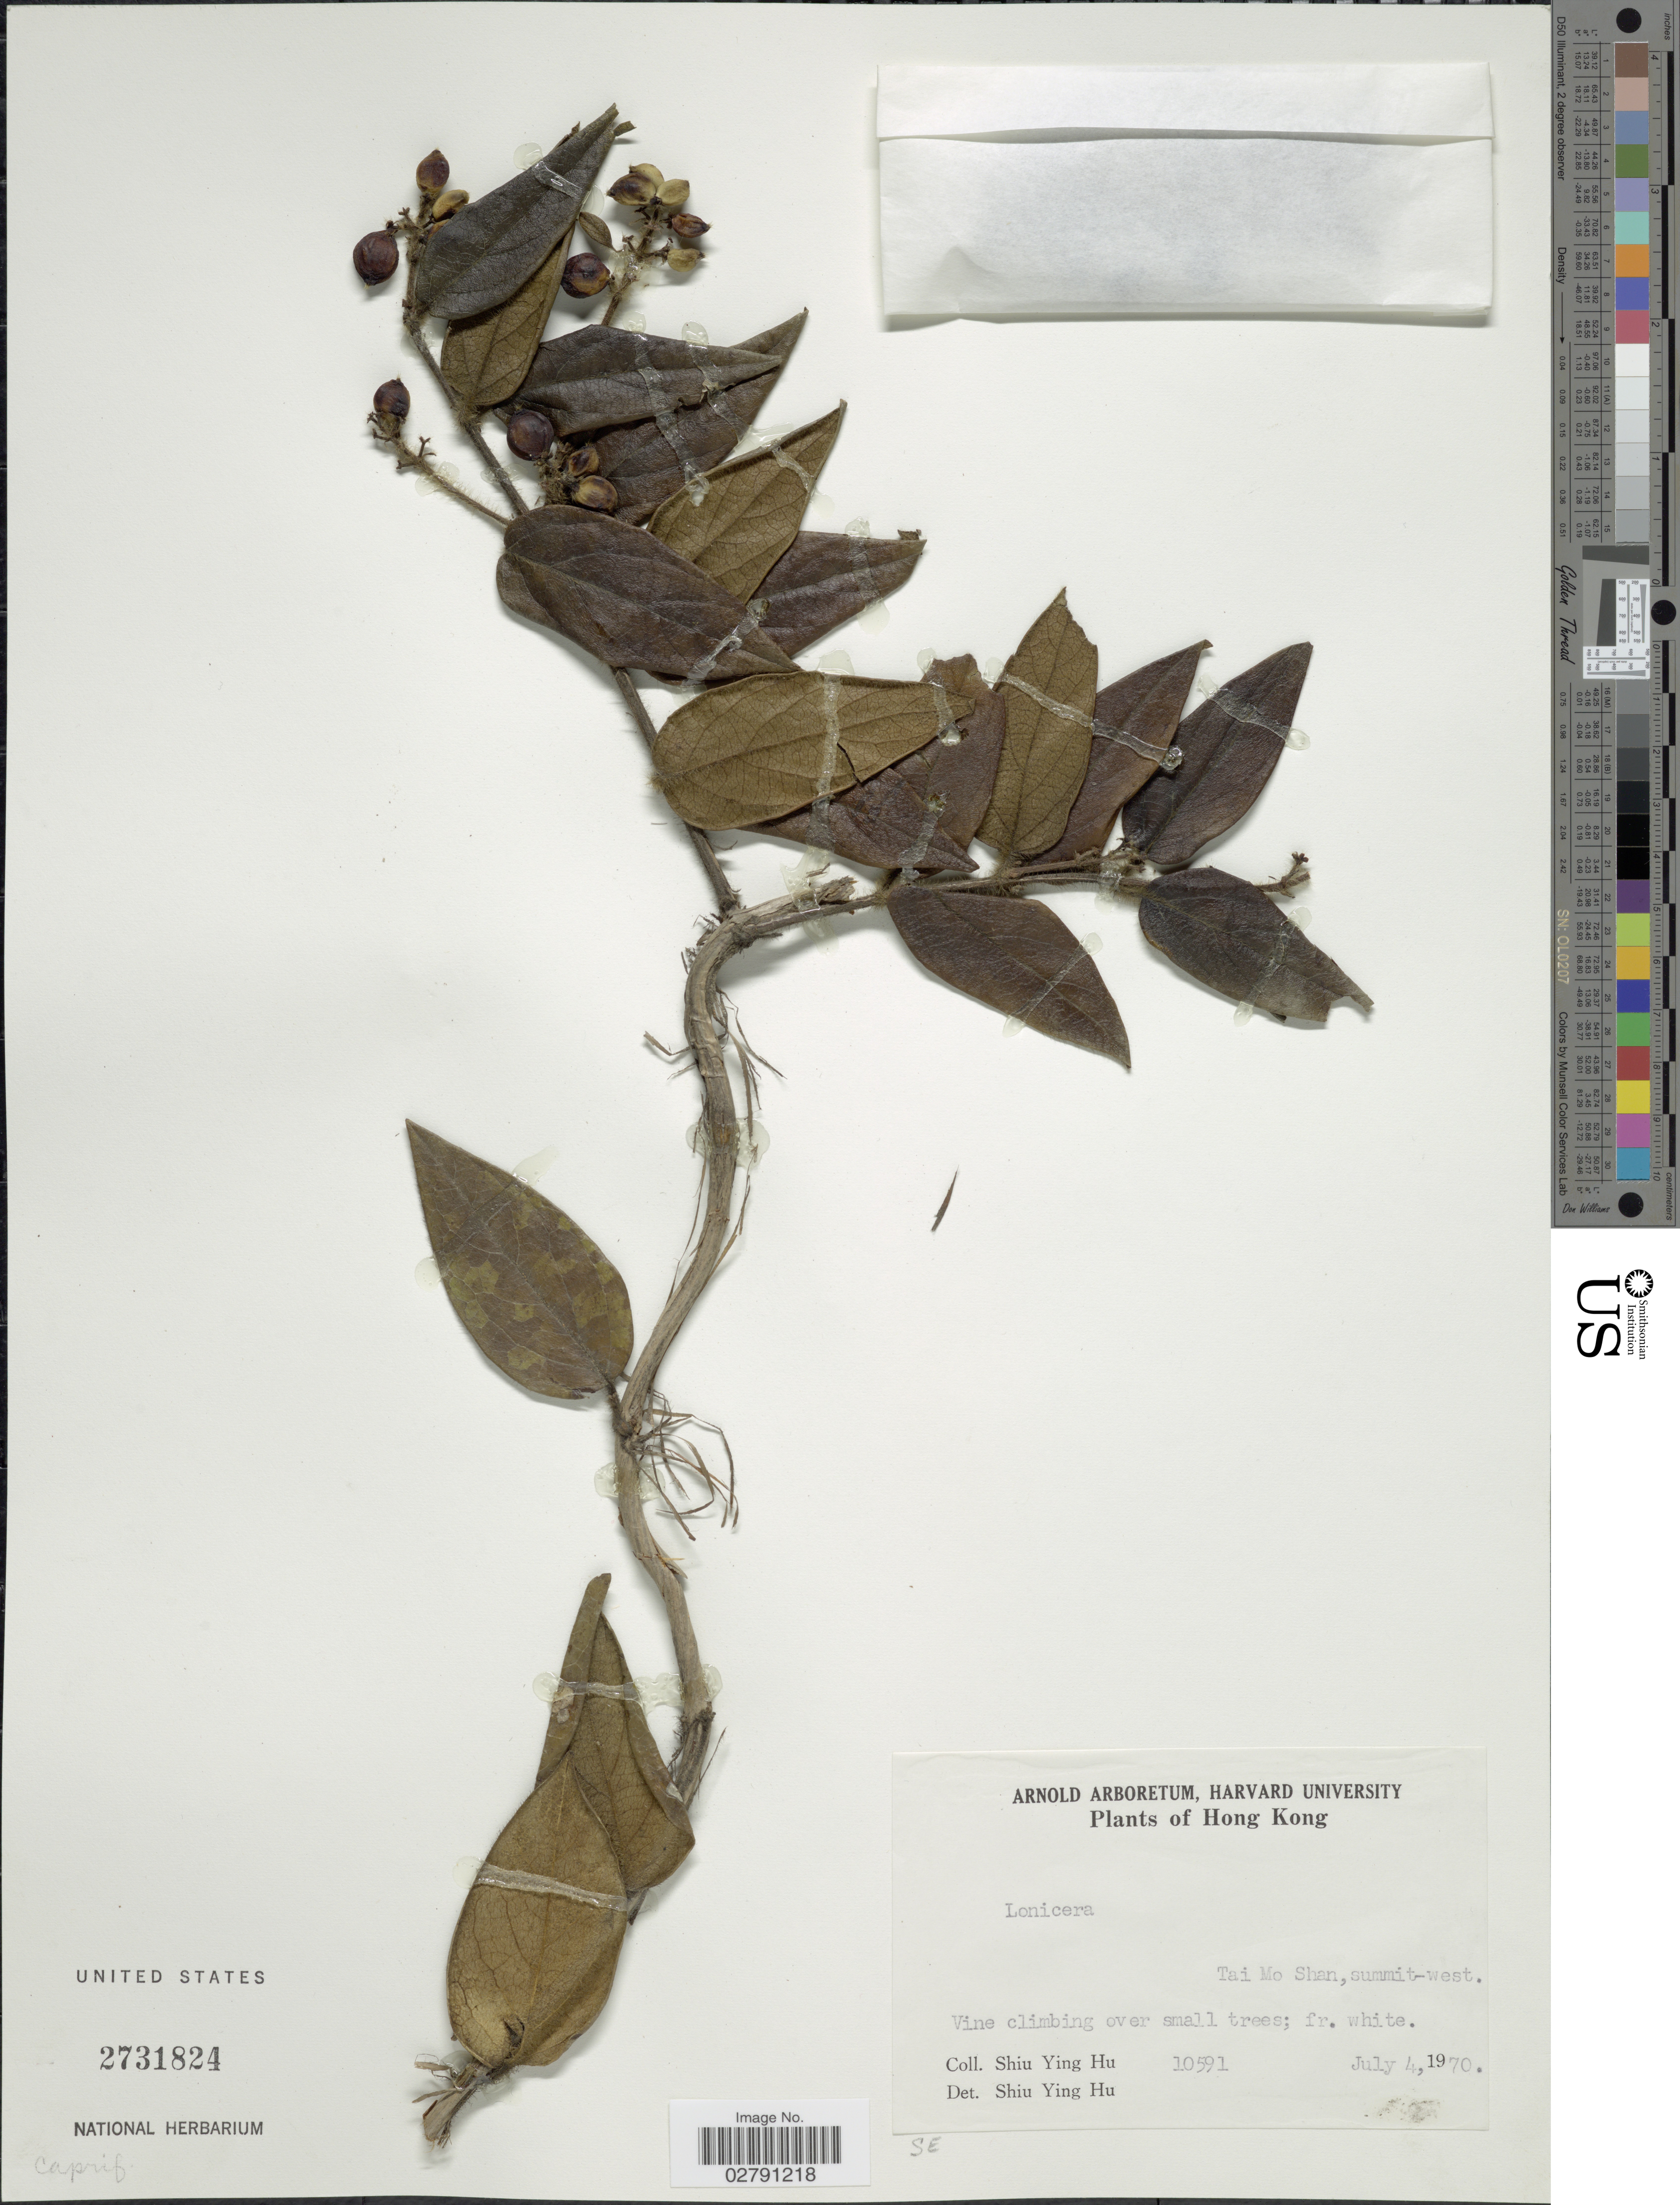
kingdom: Plantae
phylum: Tracheophyta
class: Magnoliopsida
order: Dipsacales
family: Caprifoliaceae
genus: Lonicera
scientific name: Lonicera sp.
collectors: S. Y. Hu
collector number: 10591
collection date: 1970-07-04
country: China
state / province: Hong Kong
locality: Tai Mo Shan, summit-west.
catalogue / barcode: US 2731824